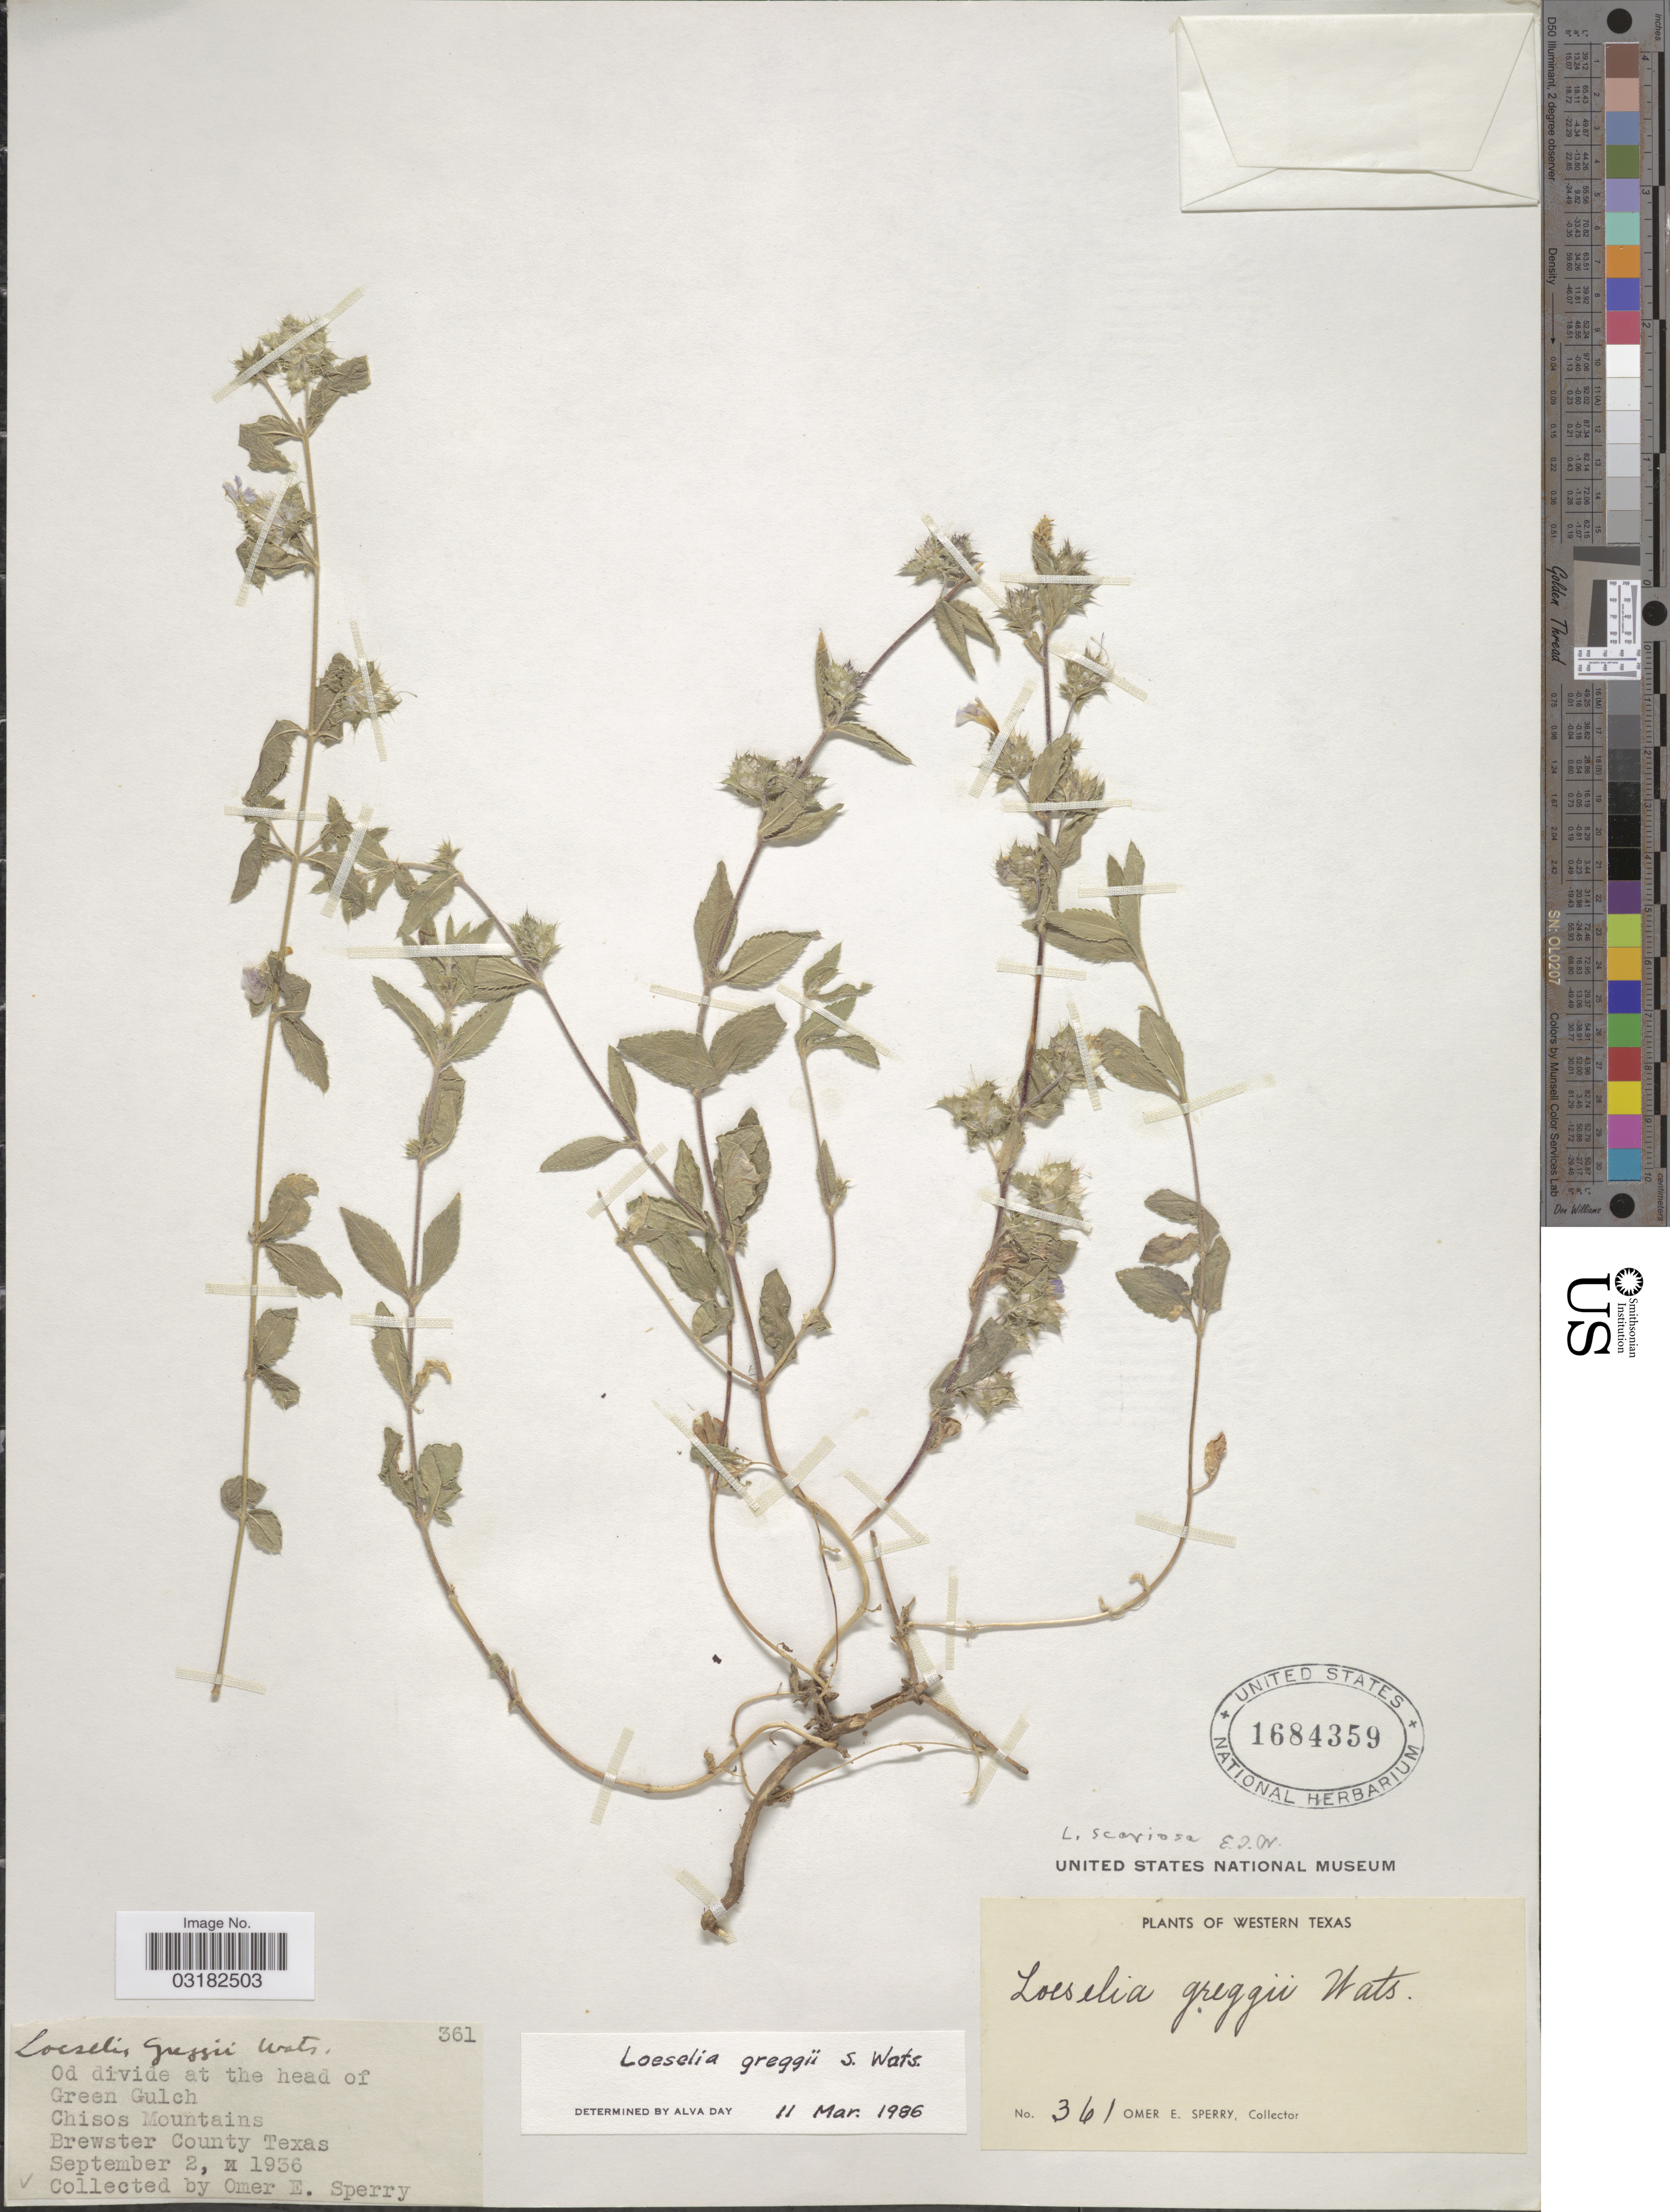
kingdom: Plantae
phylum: Tracheophyta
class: Magnoliopsida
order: Ericales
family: Polemoniaceae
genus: Loeselia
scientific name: Loeselia greggii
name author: S. Watson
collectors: O. E. Sperry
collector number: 361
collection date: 1936-09-02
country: United States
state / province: Texas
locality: Western Texas. Od Divide at the head of Green Gulch. Chisos Mountains. Brewster County Texas.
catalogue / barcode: US 1684359